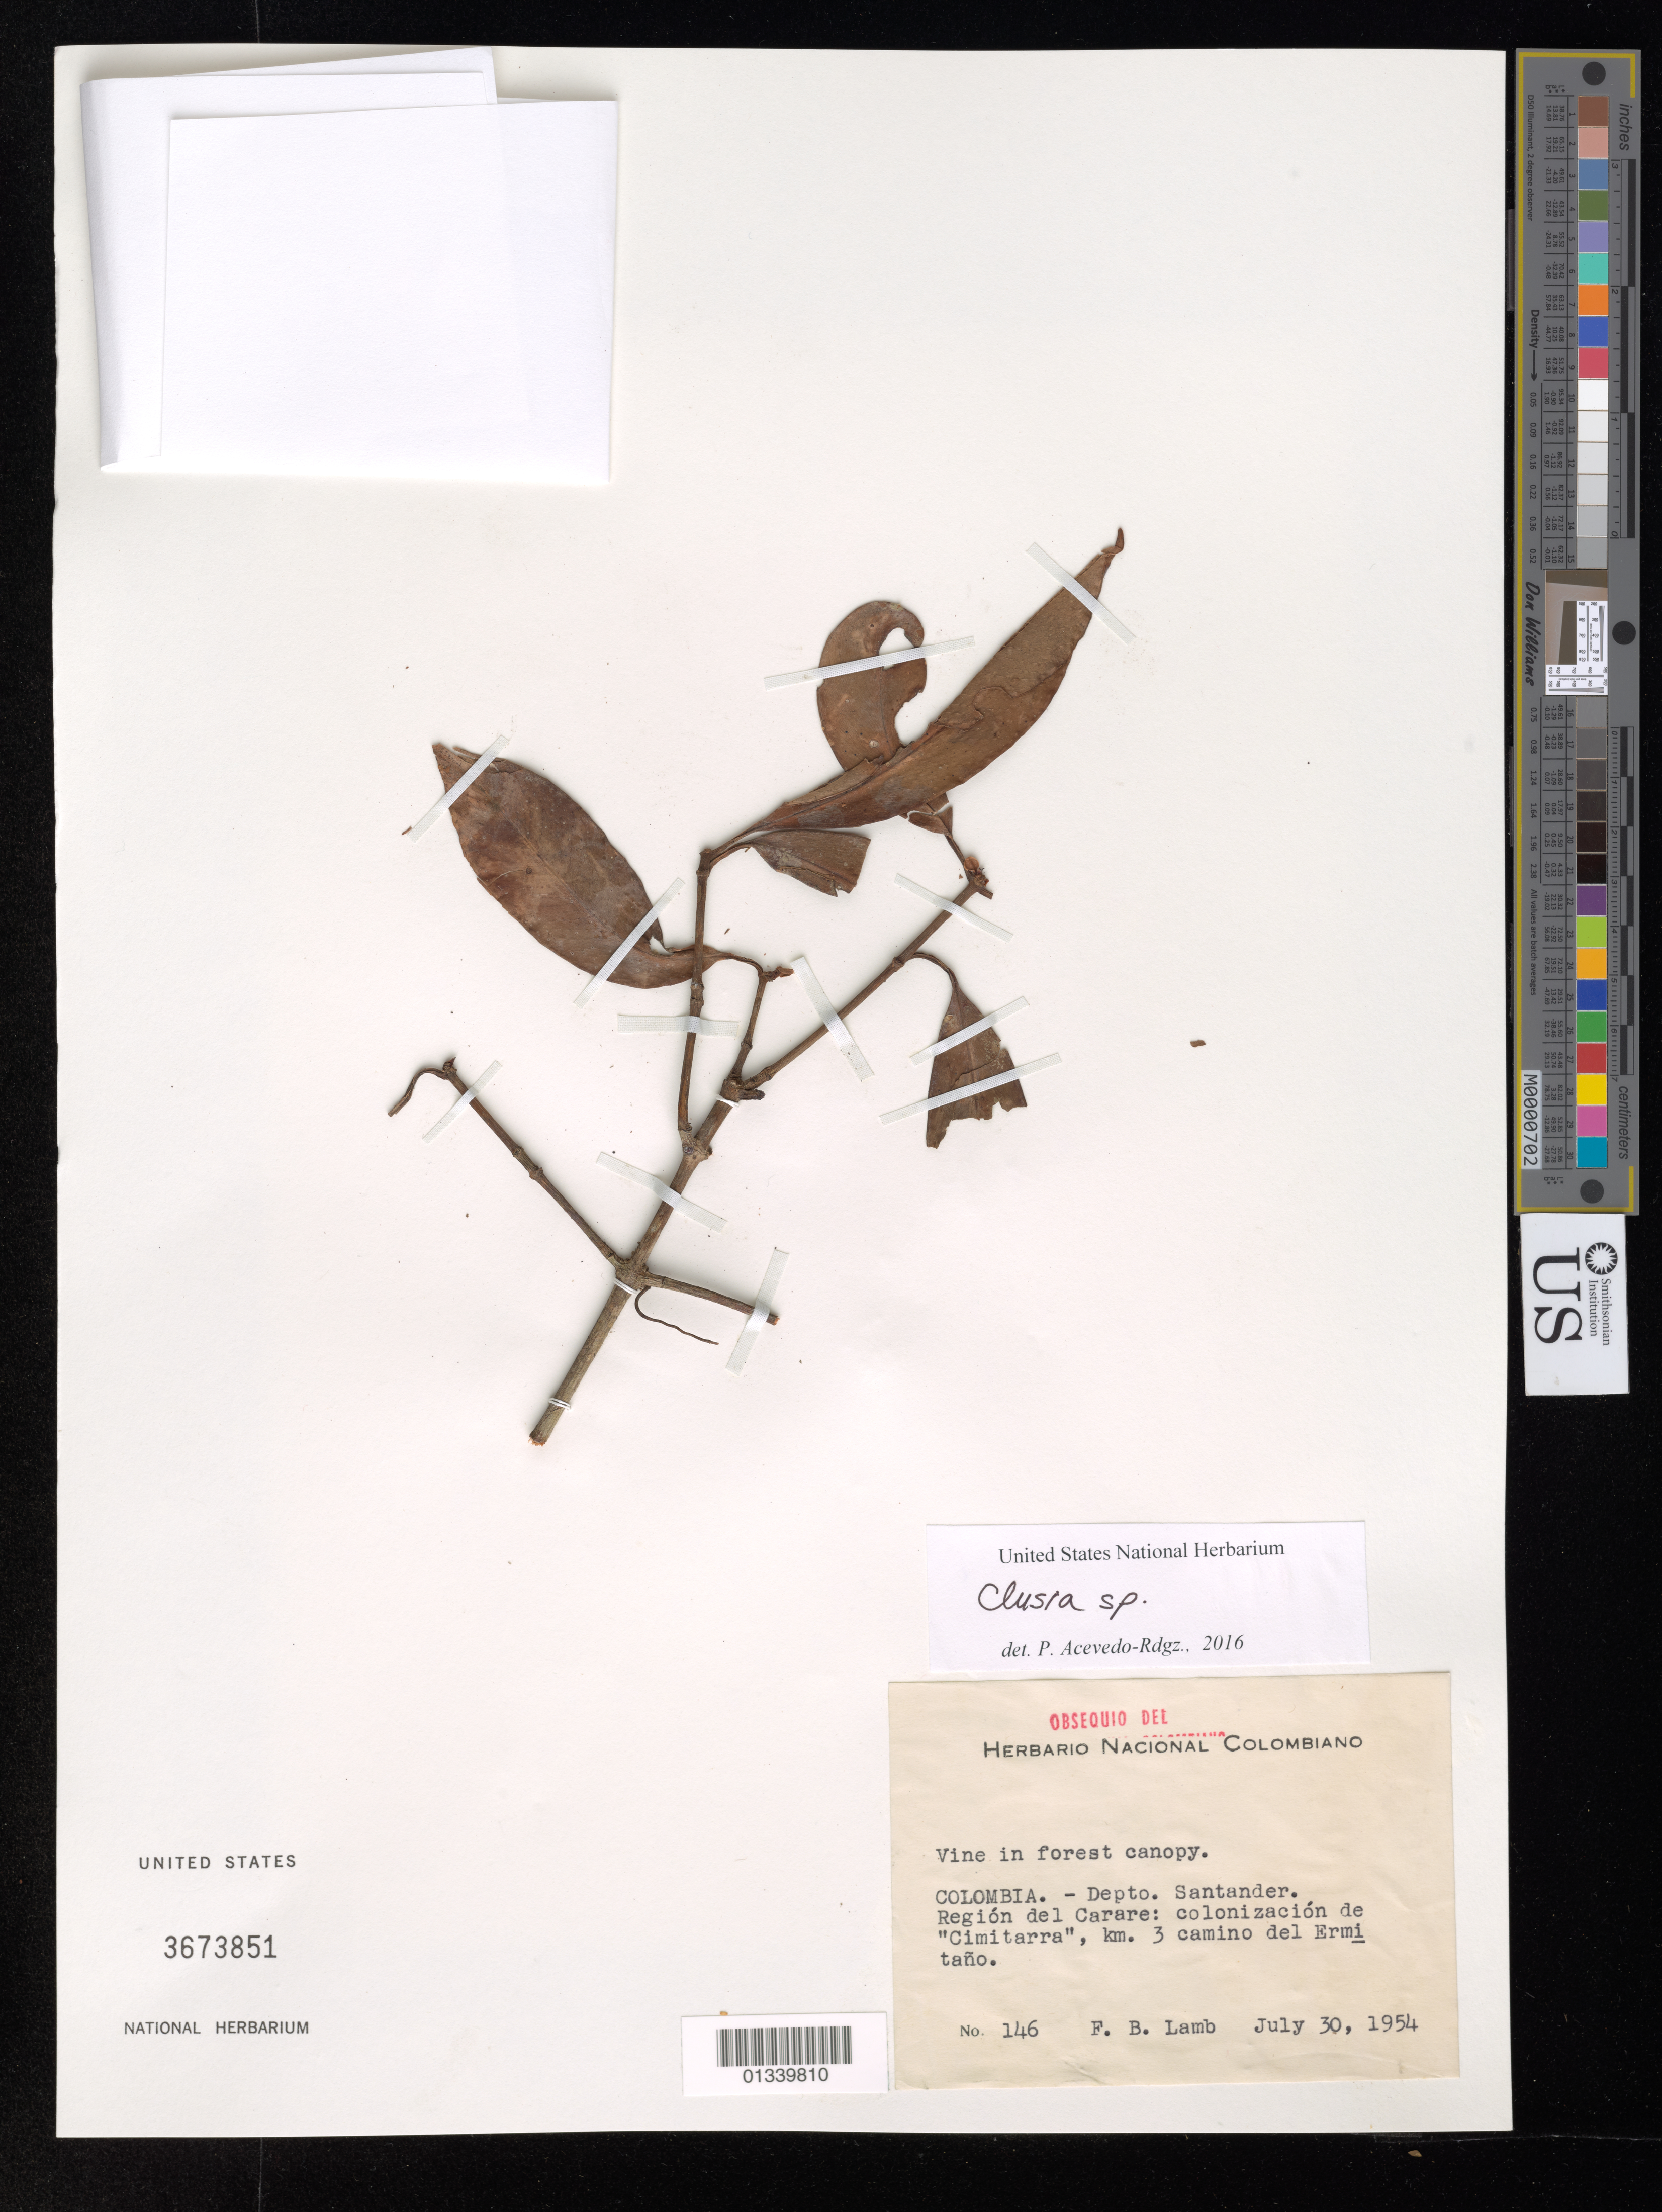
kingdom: Plantae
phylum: Tracheophyta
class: Magnoliopsida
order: Malpighiales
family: Clusiaceae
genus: Clusia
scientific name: Clusia sp.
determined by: Acevedo-Rodríguez, P., (BOT), Smithsonian Institution - National Museum of Natural History (UNITED STATES)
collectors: F. B. Lamb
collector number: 146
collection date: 1954-07-30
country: Colombia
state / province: Santander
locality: Region del Carare: colonizacion de "Cimitarra", km. 3 camino del Ermitano.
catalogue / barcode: US 3673851